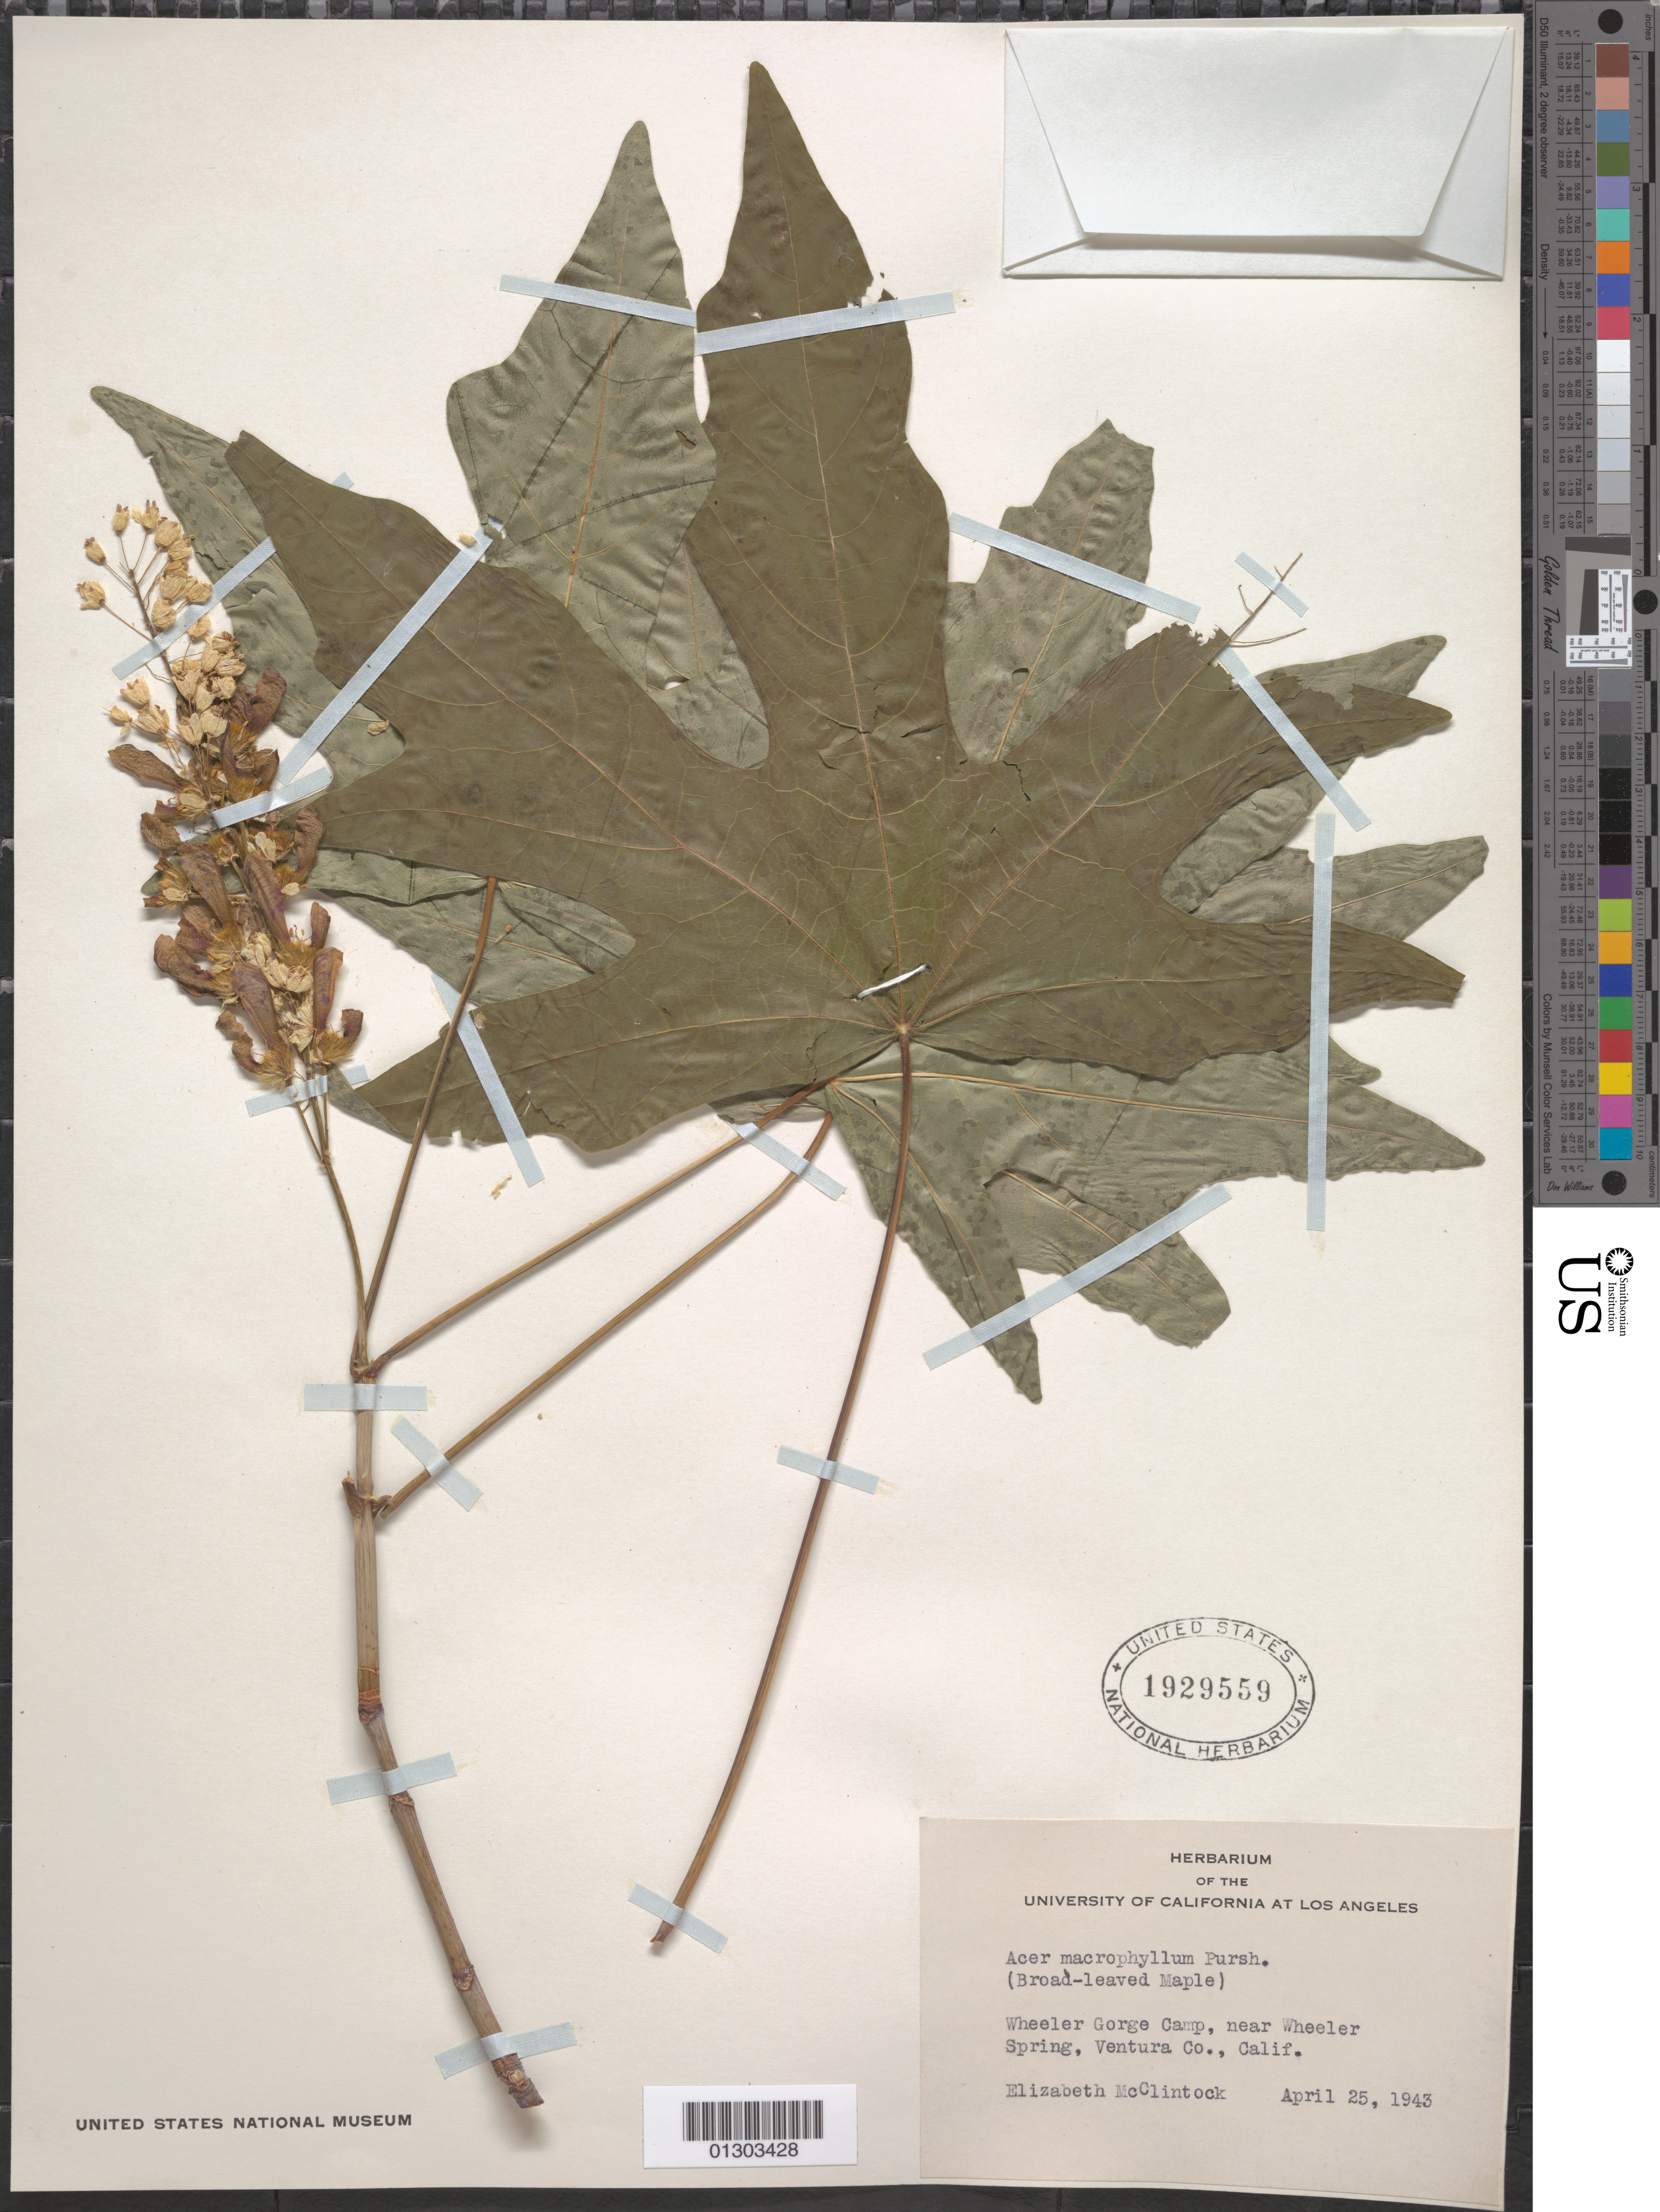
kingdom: Plantae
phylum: Tracheophyta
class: Magnoliopsida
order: Sapindales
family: Sapindaceae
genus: Acer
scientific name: Acer macrophyllum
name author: Pursh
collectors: E. McClintock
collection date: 1943-04-25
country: United States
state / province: California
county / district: Ventura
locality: Ventura County, Wheeler Gorge Camp, near Wheeler Spring.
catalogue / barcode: US 1929559